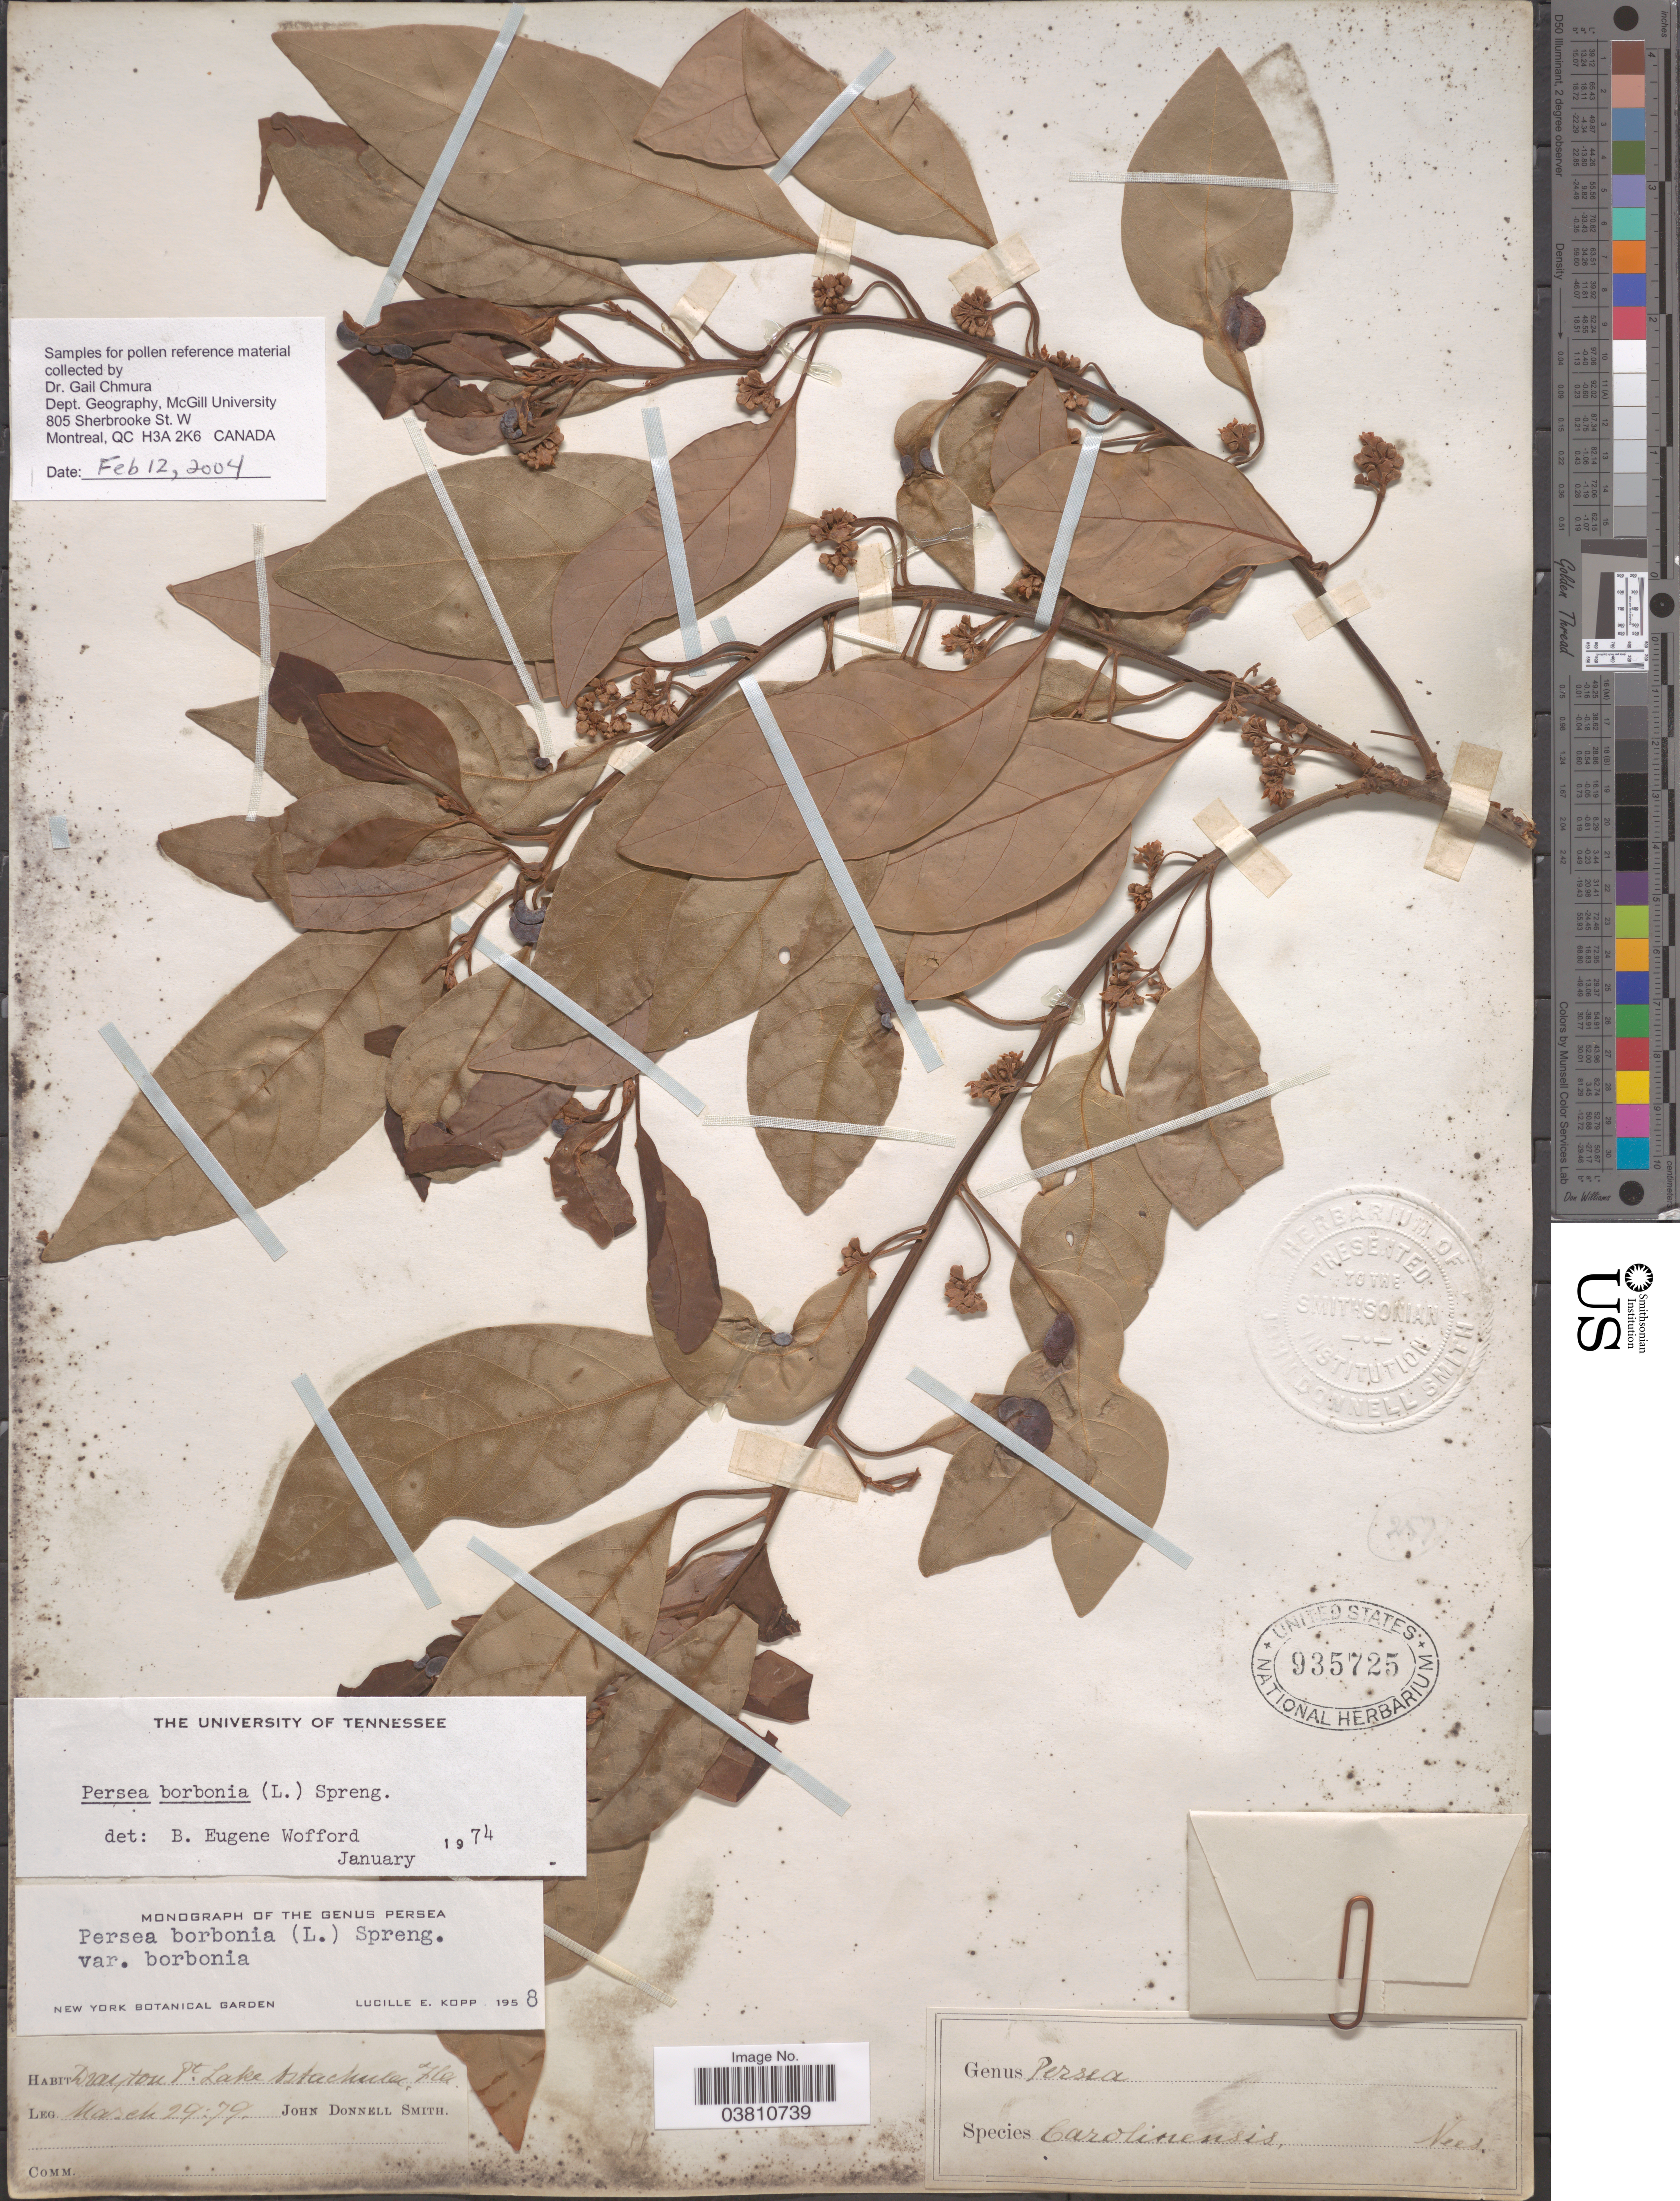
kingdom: Plantae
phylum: Tracheophyta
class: Magnoliopsida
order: Laurales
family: Lauraceae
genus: Persea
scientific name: Persea borbonia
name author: (L.) Spreng.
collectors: J. Donnell Smith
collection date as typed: Transcribed d/m/y: 29/3/79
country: United States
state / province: Florida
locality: Drayton Pt. Lake Astachula.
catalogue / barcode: US 935725